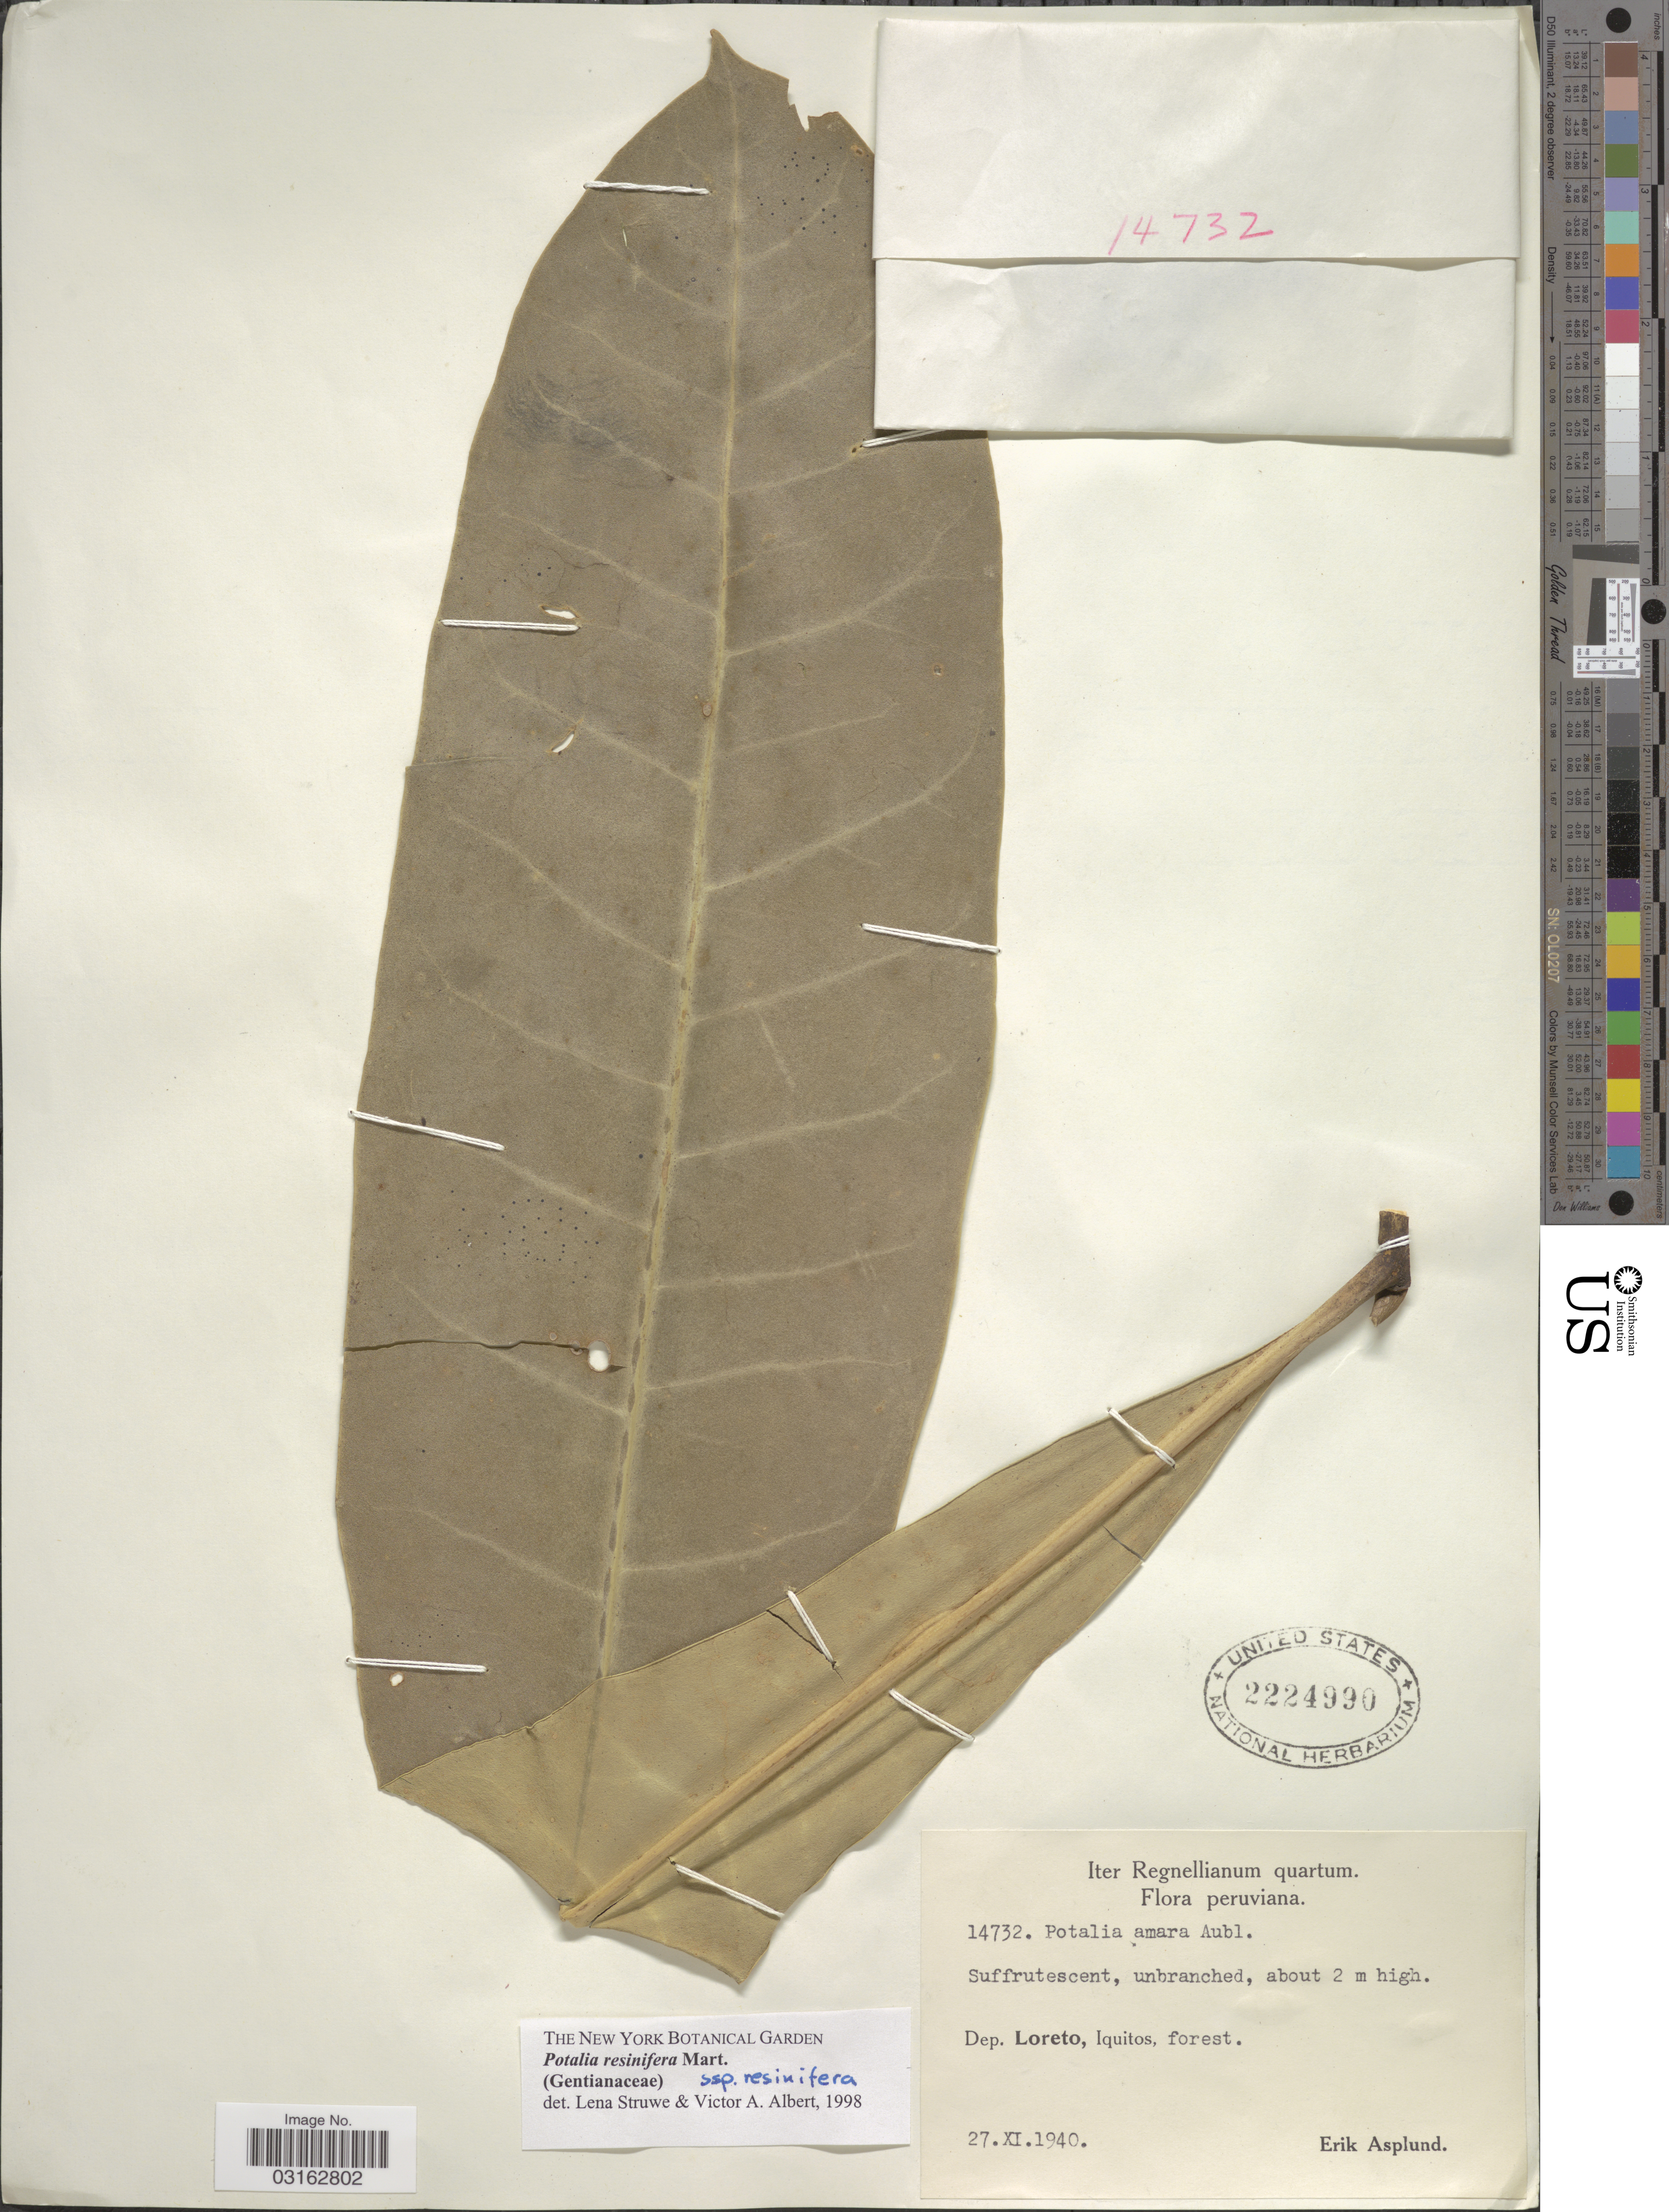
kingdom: Plantae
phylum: Tracheophyta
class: Magnoliopsida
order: Gentianales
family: Gentianaceae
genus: Potalia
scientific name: Potalia resinifera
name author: Mart.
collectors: E. Asplund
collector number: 14732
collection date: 1940-11-27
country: Peru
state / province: Loreto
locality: Dep. Loreto, Iquitos, forest.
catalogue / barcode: US 2224990